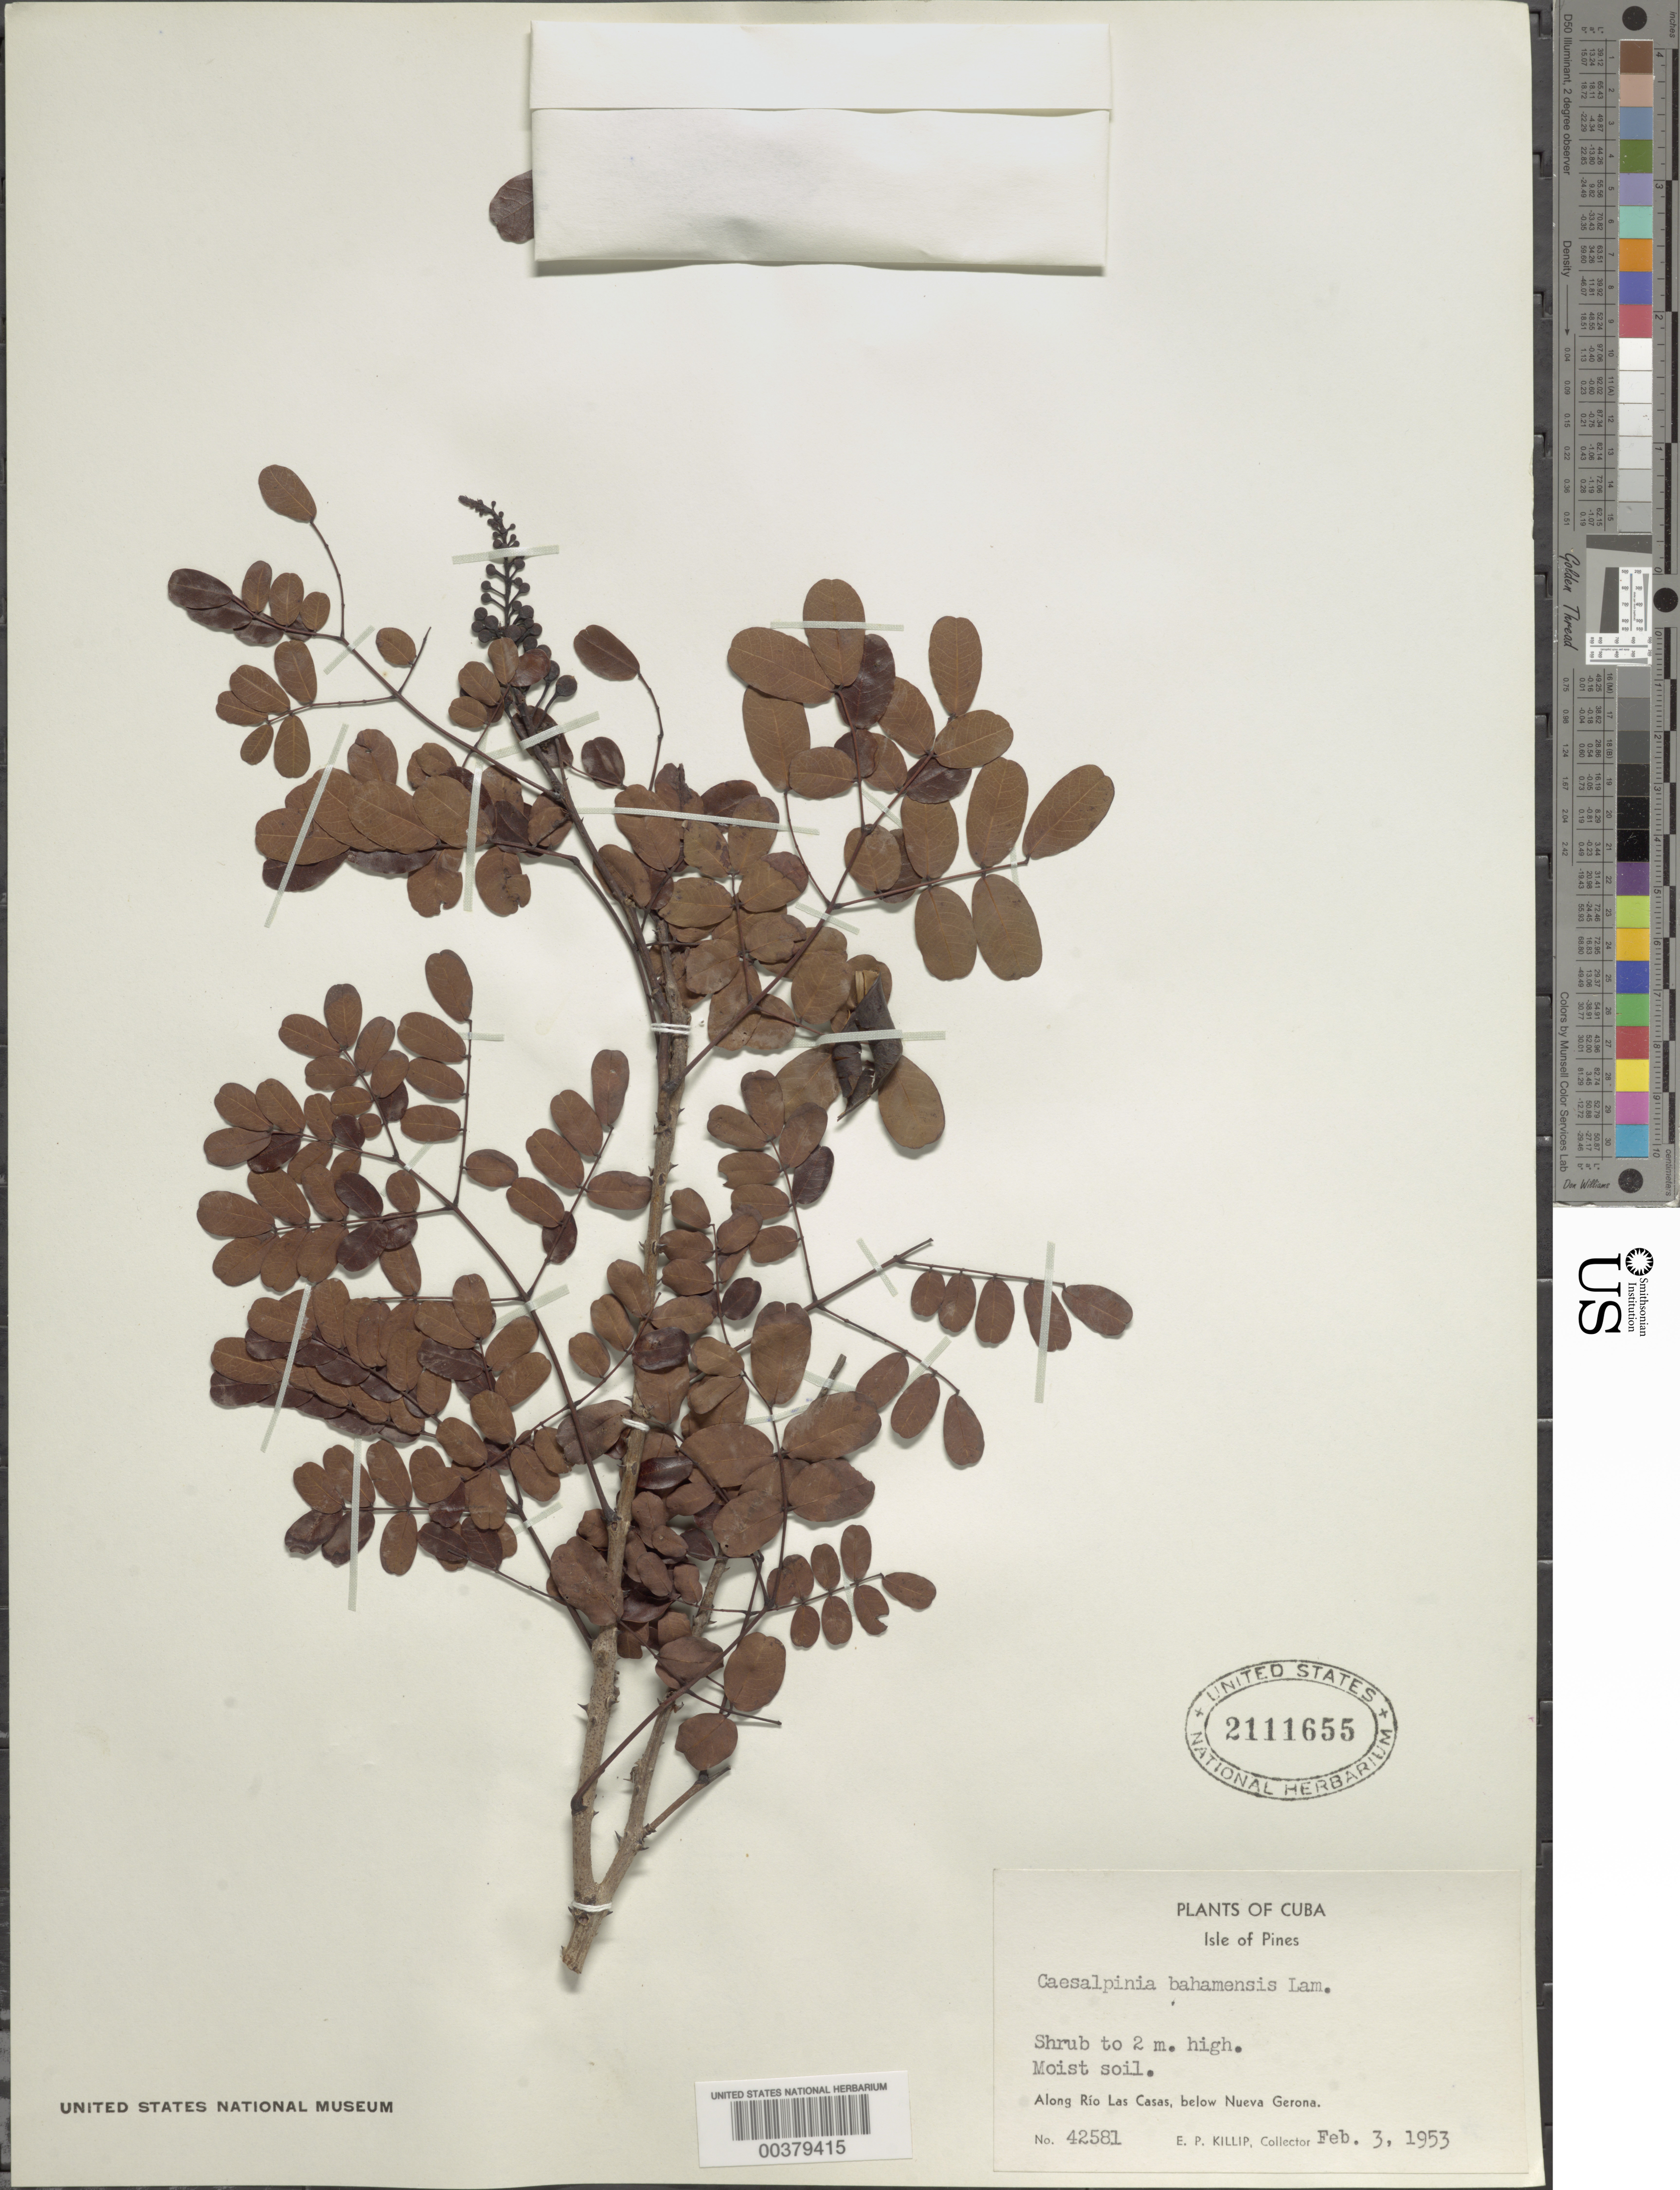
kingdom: Plantae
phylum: Tracheophyta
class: Magnoliopsida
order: Fabales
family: Fabaceae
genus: Caesalpinia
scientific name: Caesalpinia bahamensis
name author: Lam.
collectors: E. P. Killip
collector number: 42581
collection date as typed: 03 Feb 1953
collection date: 1953-02-03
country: Cuba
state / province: Isla de La Juventud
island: Isla de La Juventud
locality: Along rio las casas, below nueva gerona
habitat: Moist soil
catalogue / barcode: US 2111655